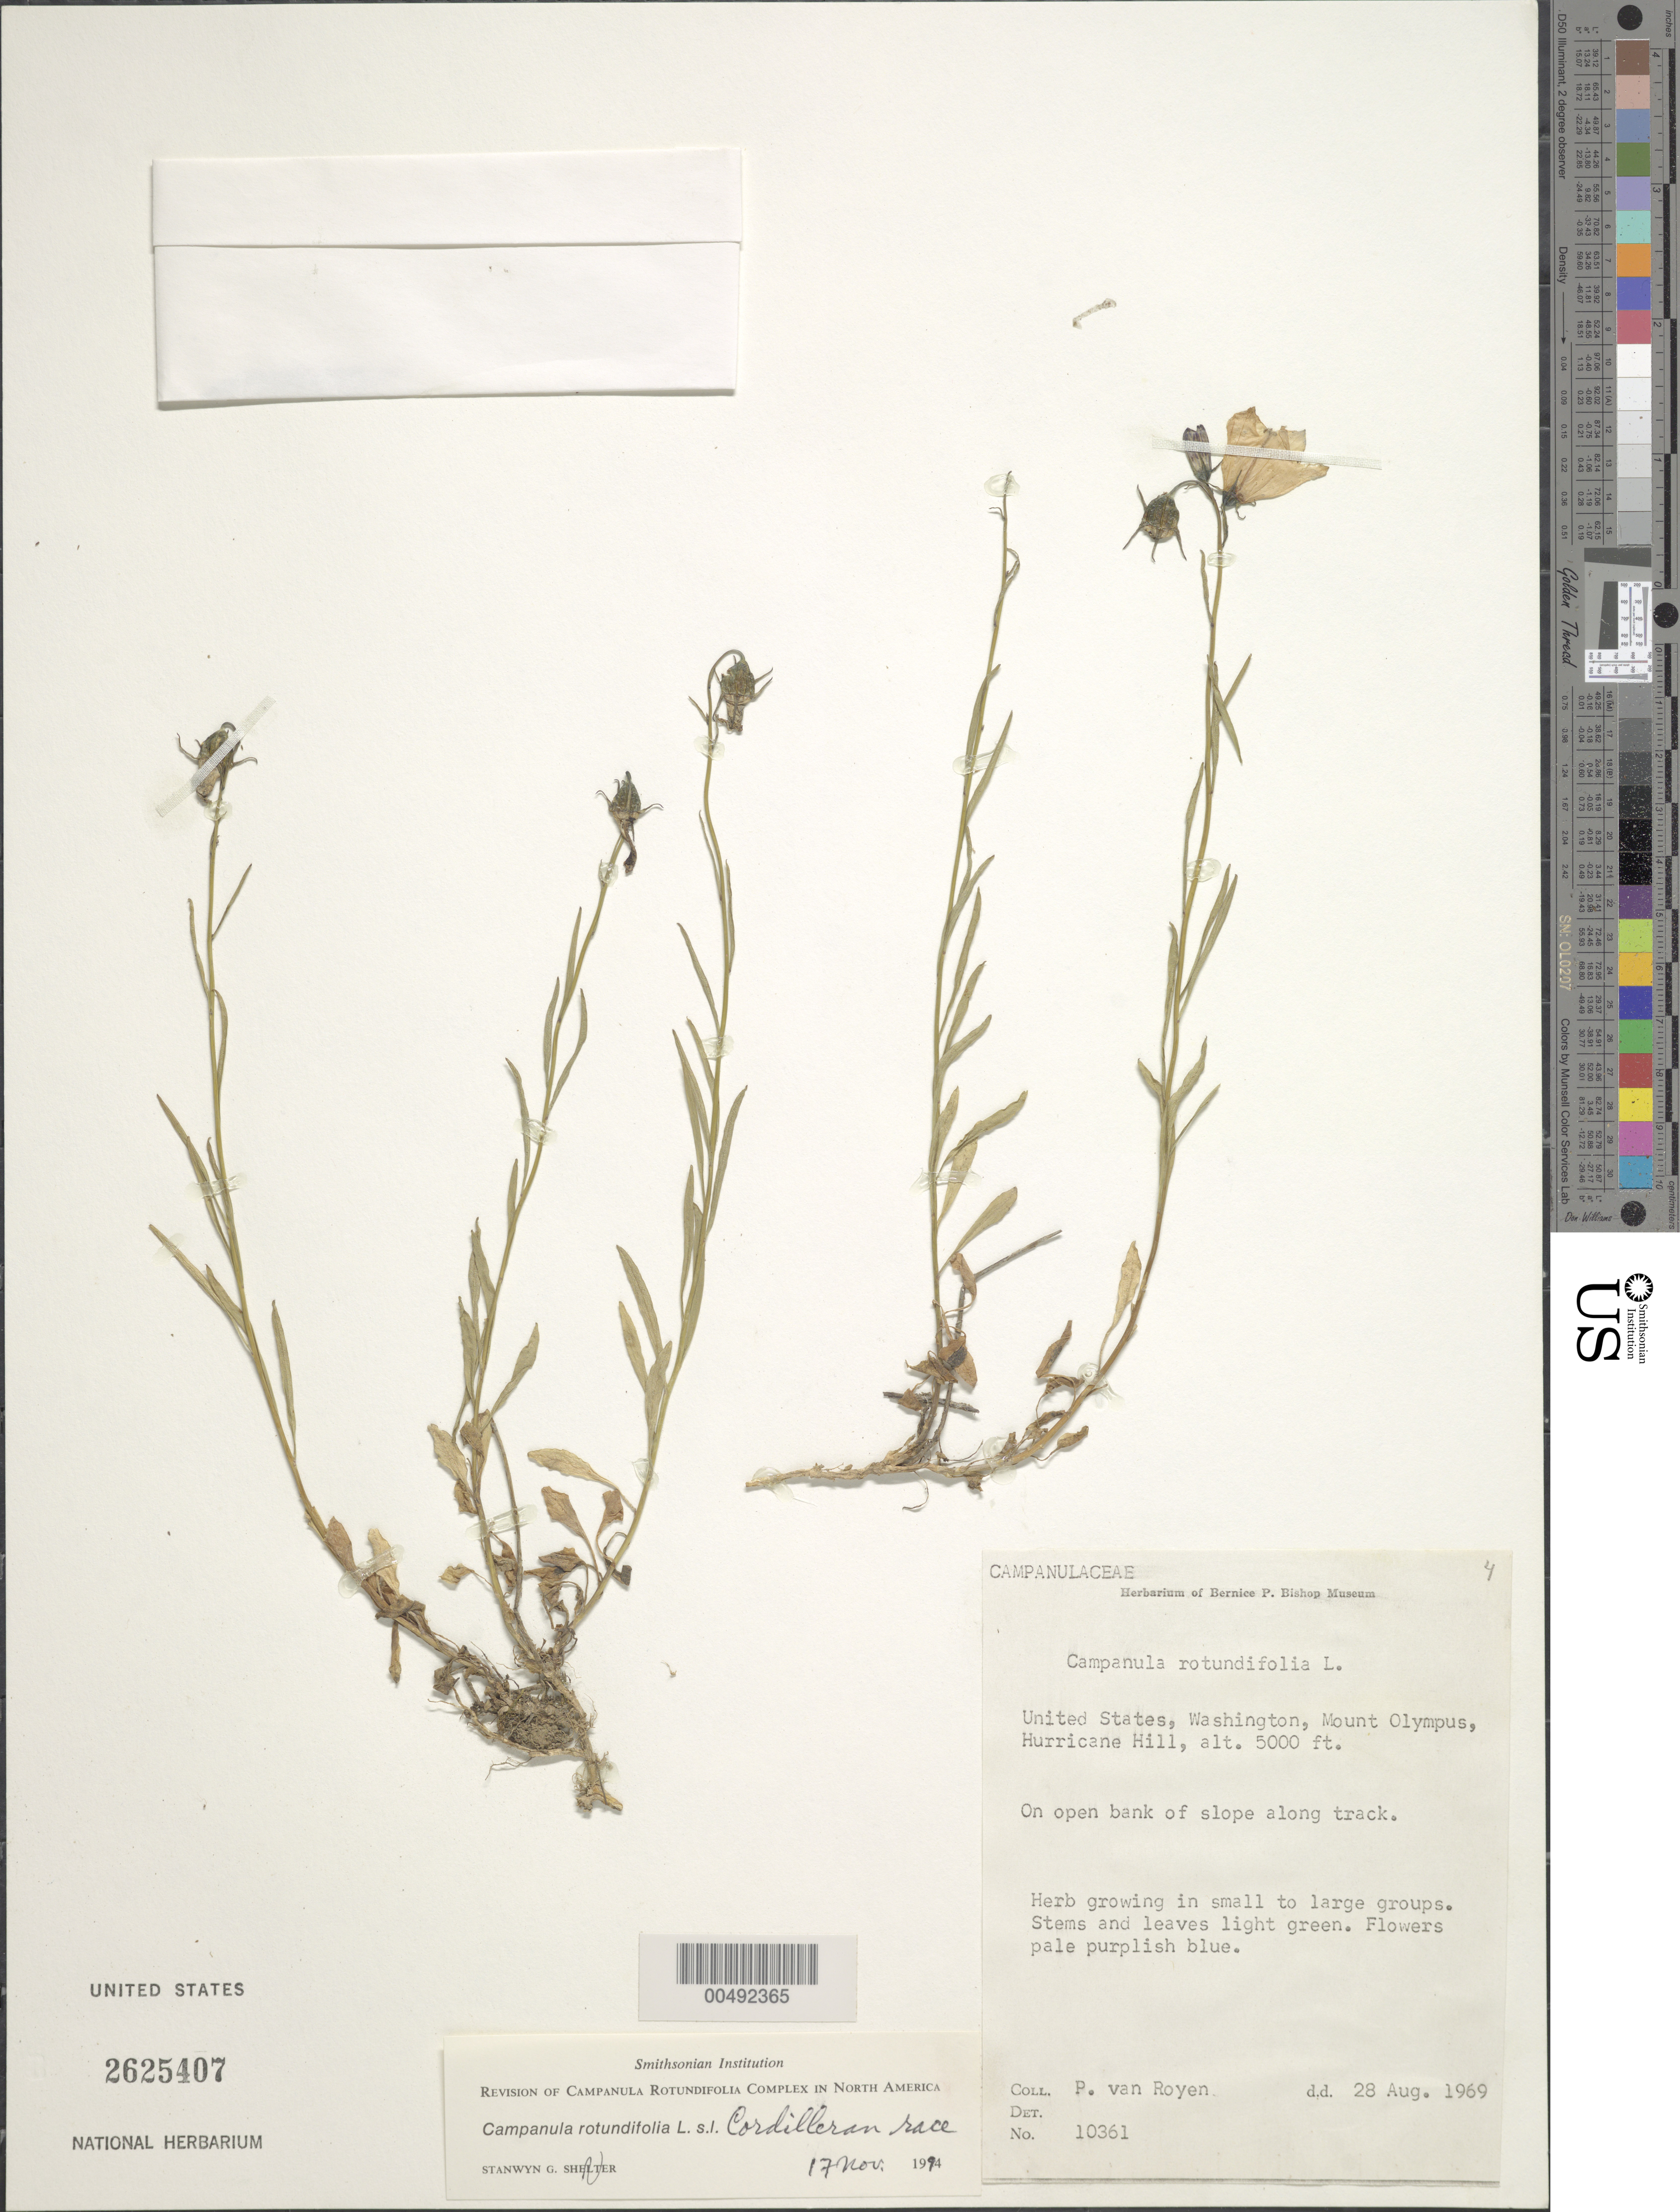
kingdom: Plantae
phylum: Tracheophyta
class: Magnoliopsida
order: Asterales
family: Campanulaceae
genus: Campanula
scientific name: Campanula rotundifolia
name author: L.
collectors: P. van Royen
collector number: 10361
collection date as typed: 28 Aug 1969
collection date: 1969-08-28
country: United States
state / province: Washington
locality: Mount Olympus, Hurricane Hill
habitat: on open bank of slope along track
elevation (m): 1524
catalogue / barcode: US 2625407